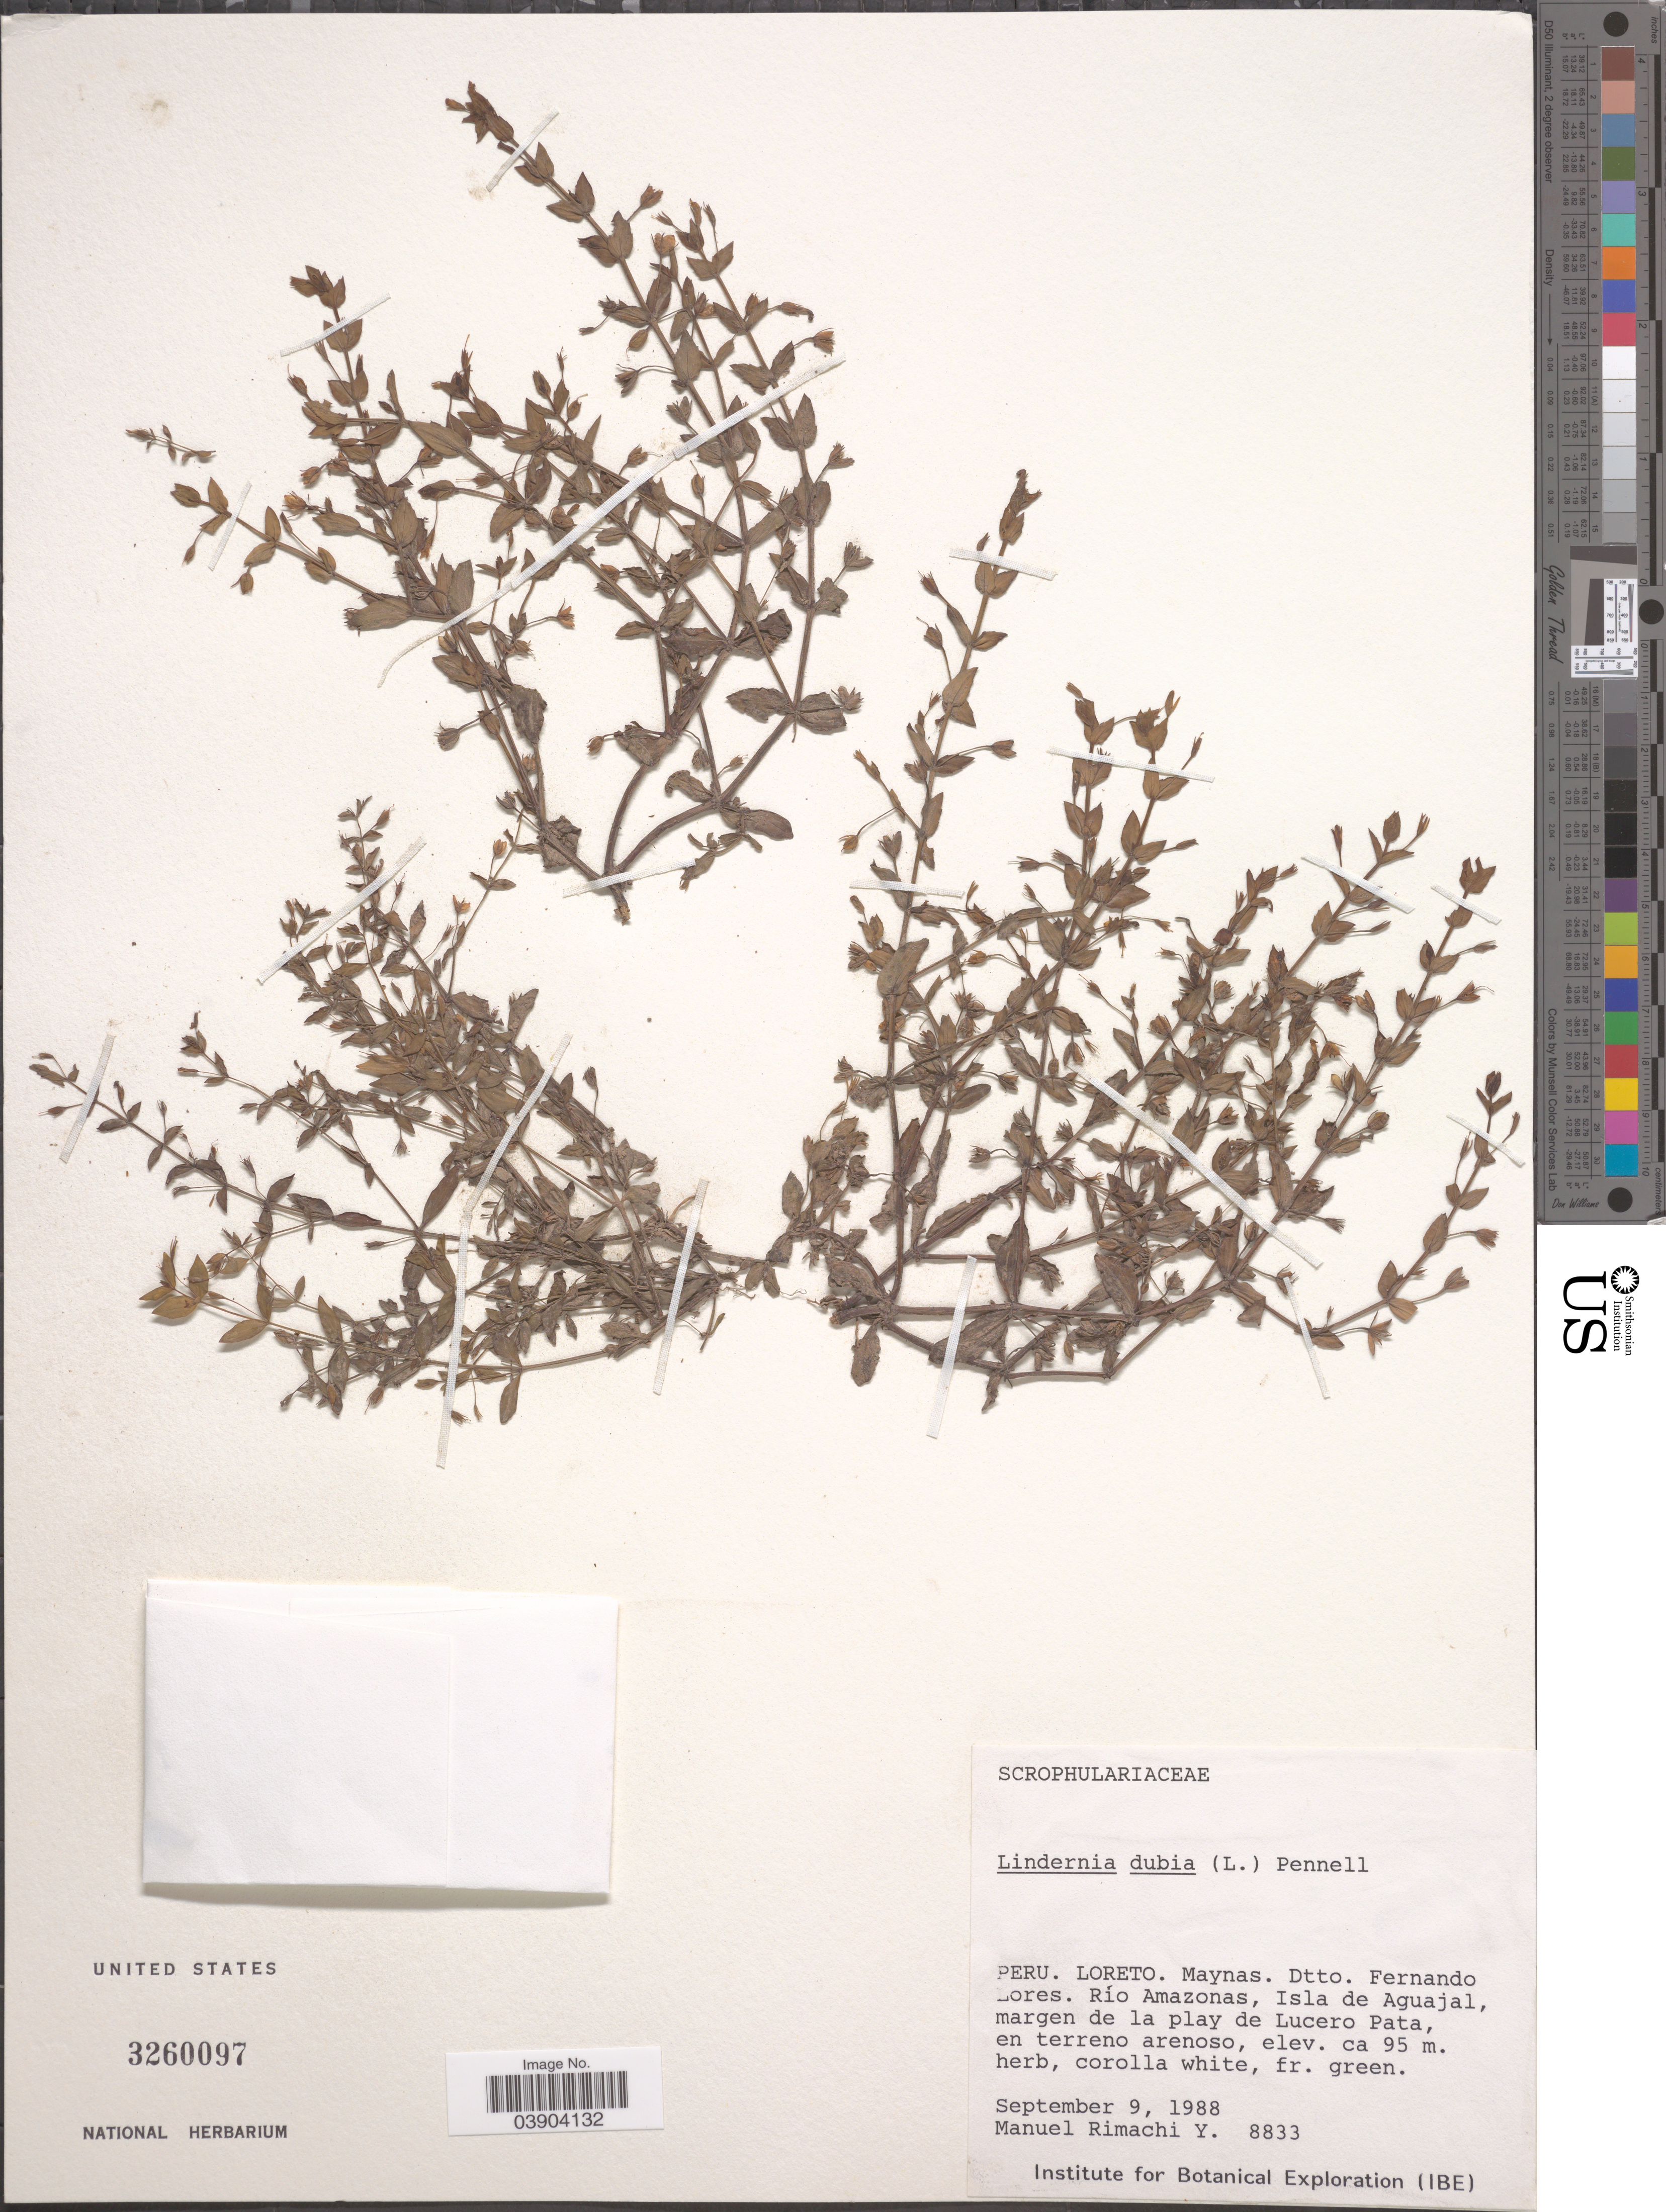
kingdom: Plantae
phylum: Tracheophyta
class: Magnoliopsida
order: Lamiales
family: Linderniaceae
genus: Lindernia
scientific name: Lindernia dubia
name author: (L.) Pennell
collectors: M. Rimachi Y.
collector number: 8833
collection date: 1988-09-09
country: Peru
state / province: Loreto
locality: Maynas. Dtto. Fernando Lores. Río Amazonas, Isla de Aguajal, margen de la play de Lucero Pata, en terreno arenoso.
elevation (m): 95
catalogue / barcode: US 3260097